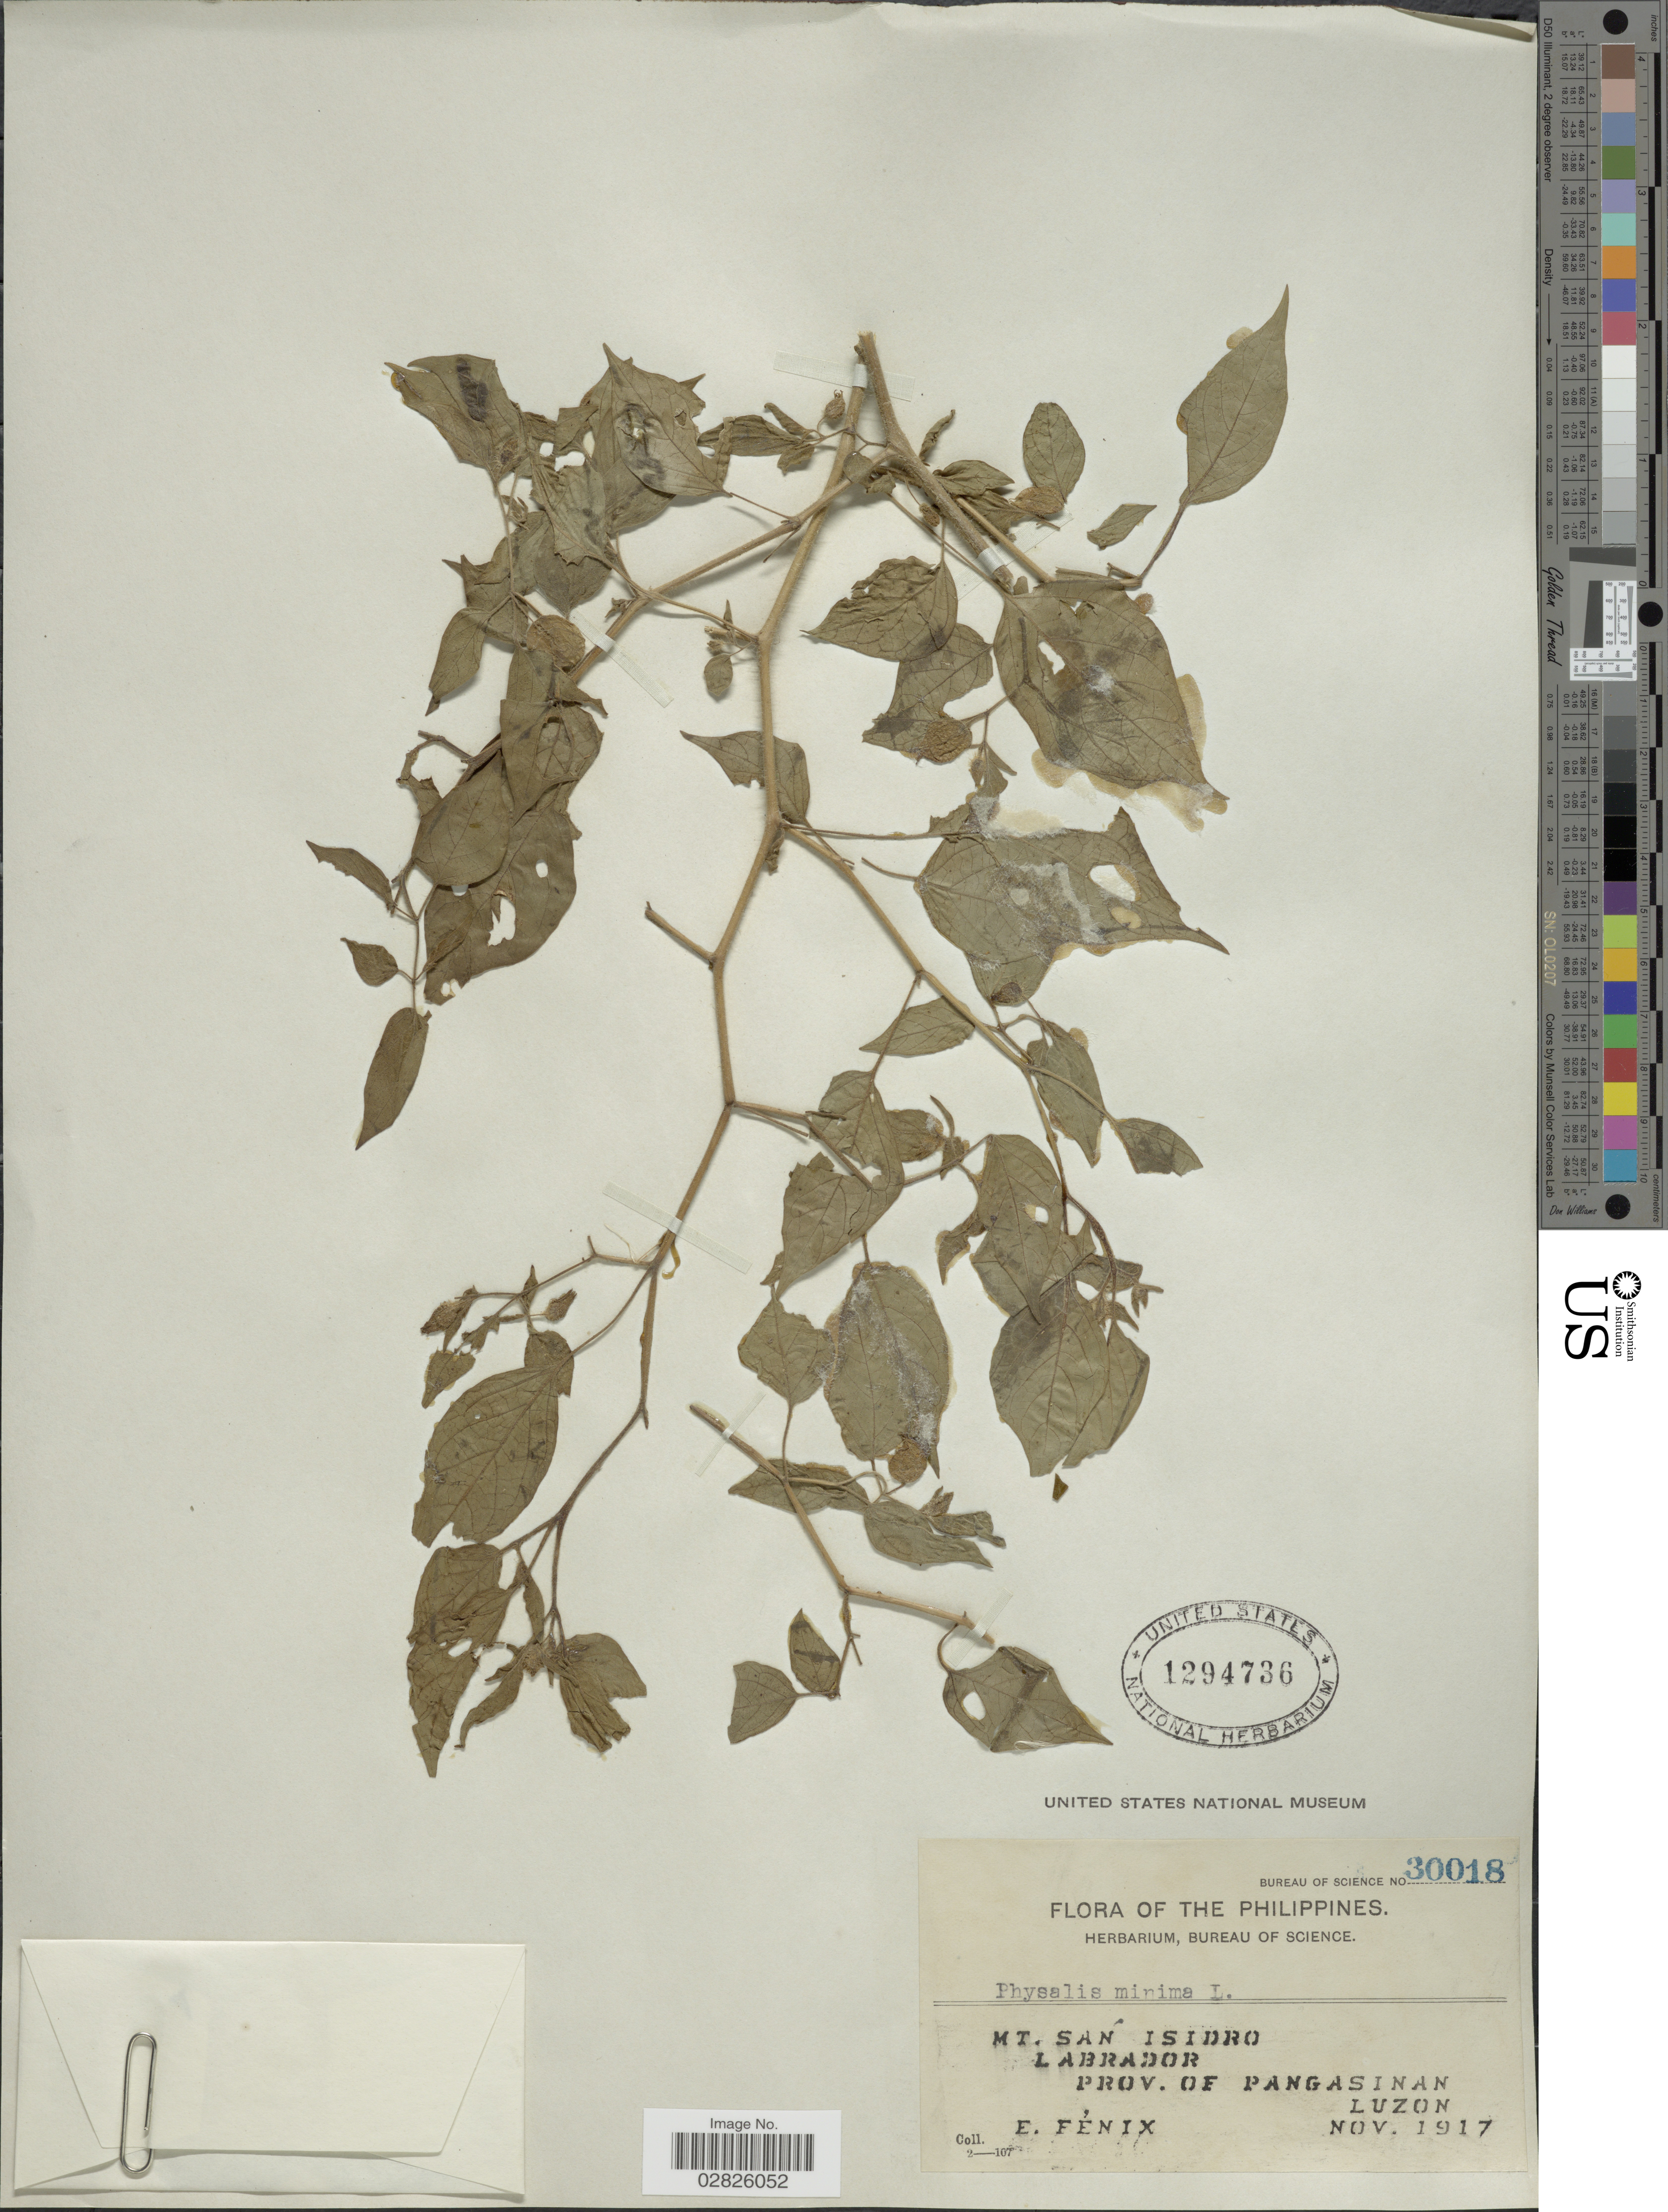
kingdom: Plantae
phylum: Tracheophyta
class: Magnoliopsida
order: Solanales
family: Solanaceae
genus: Physalis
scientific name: Physalis minima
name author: L.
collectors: E. Fénix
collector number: Bureau of Science 30018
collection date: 1917-11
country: Philippines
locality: Mt. San Isidro, Labrador, Prov. of Pangasinan, Luzon.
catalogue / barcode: US 1294736